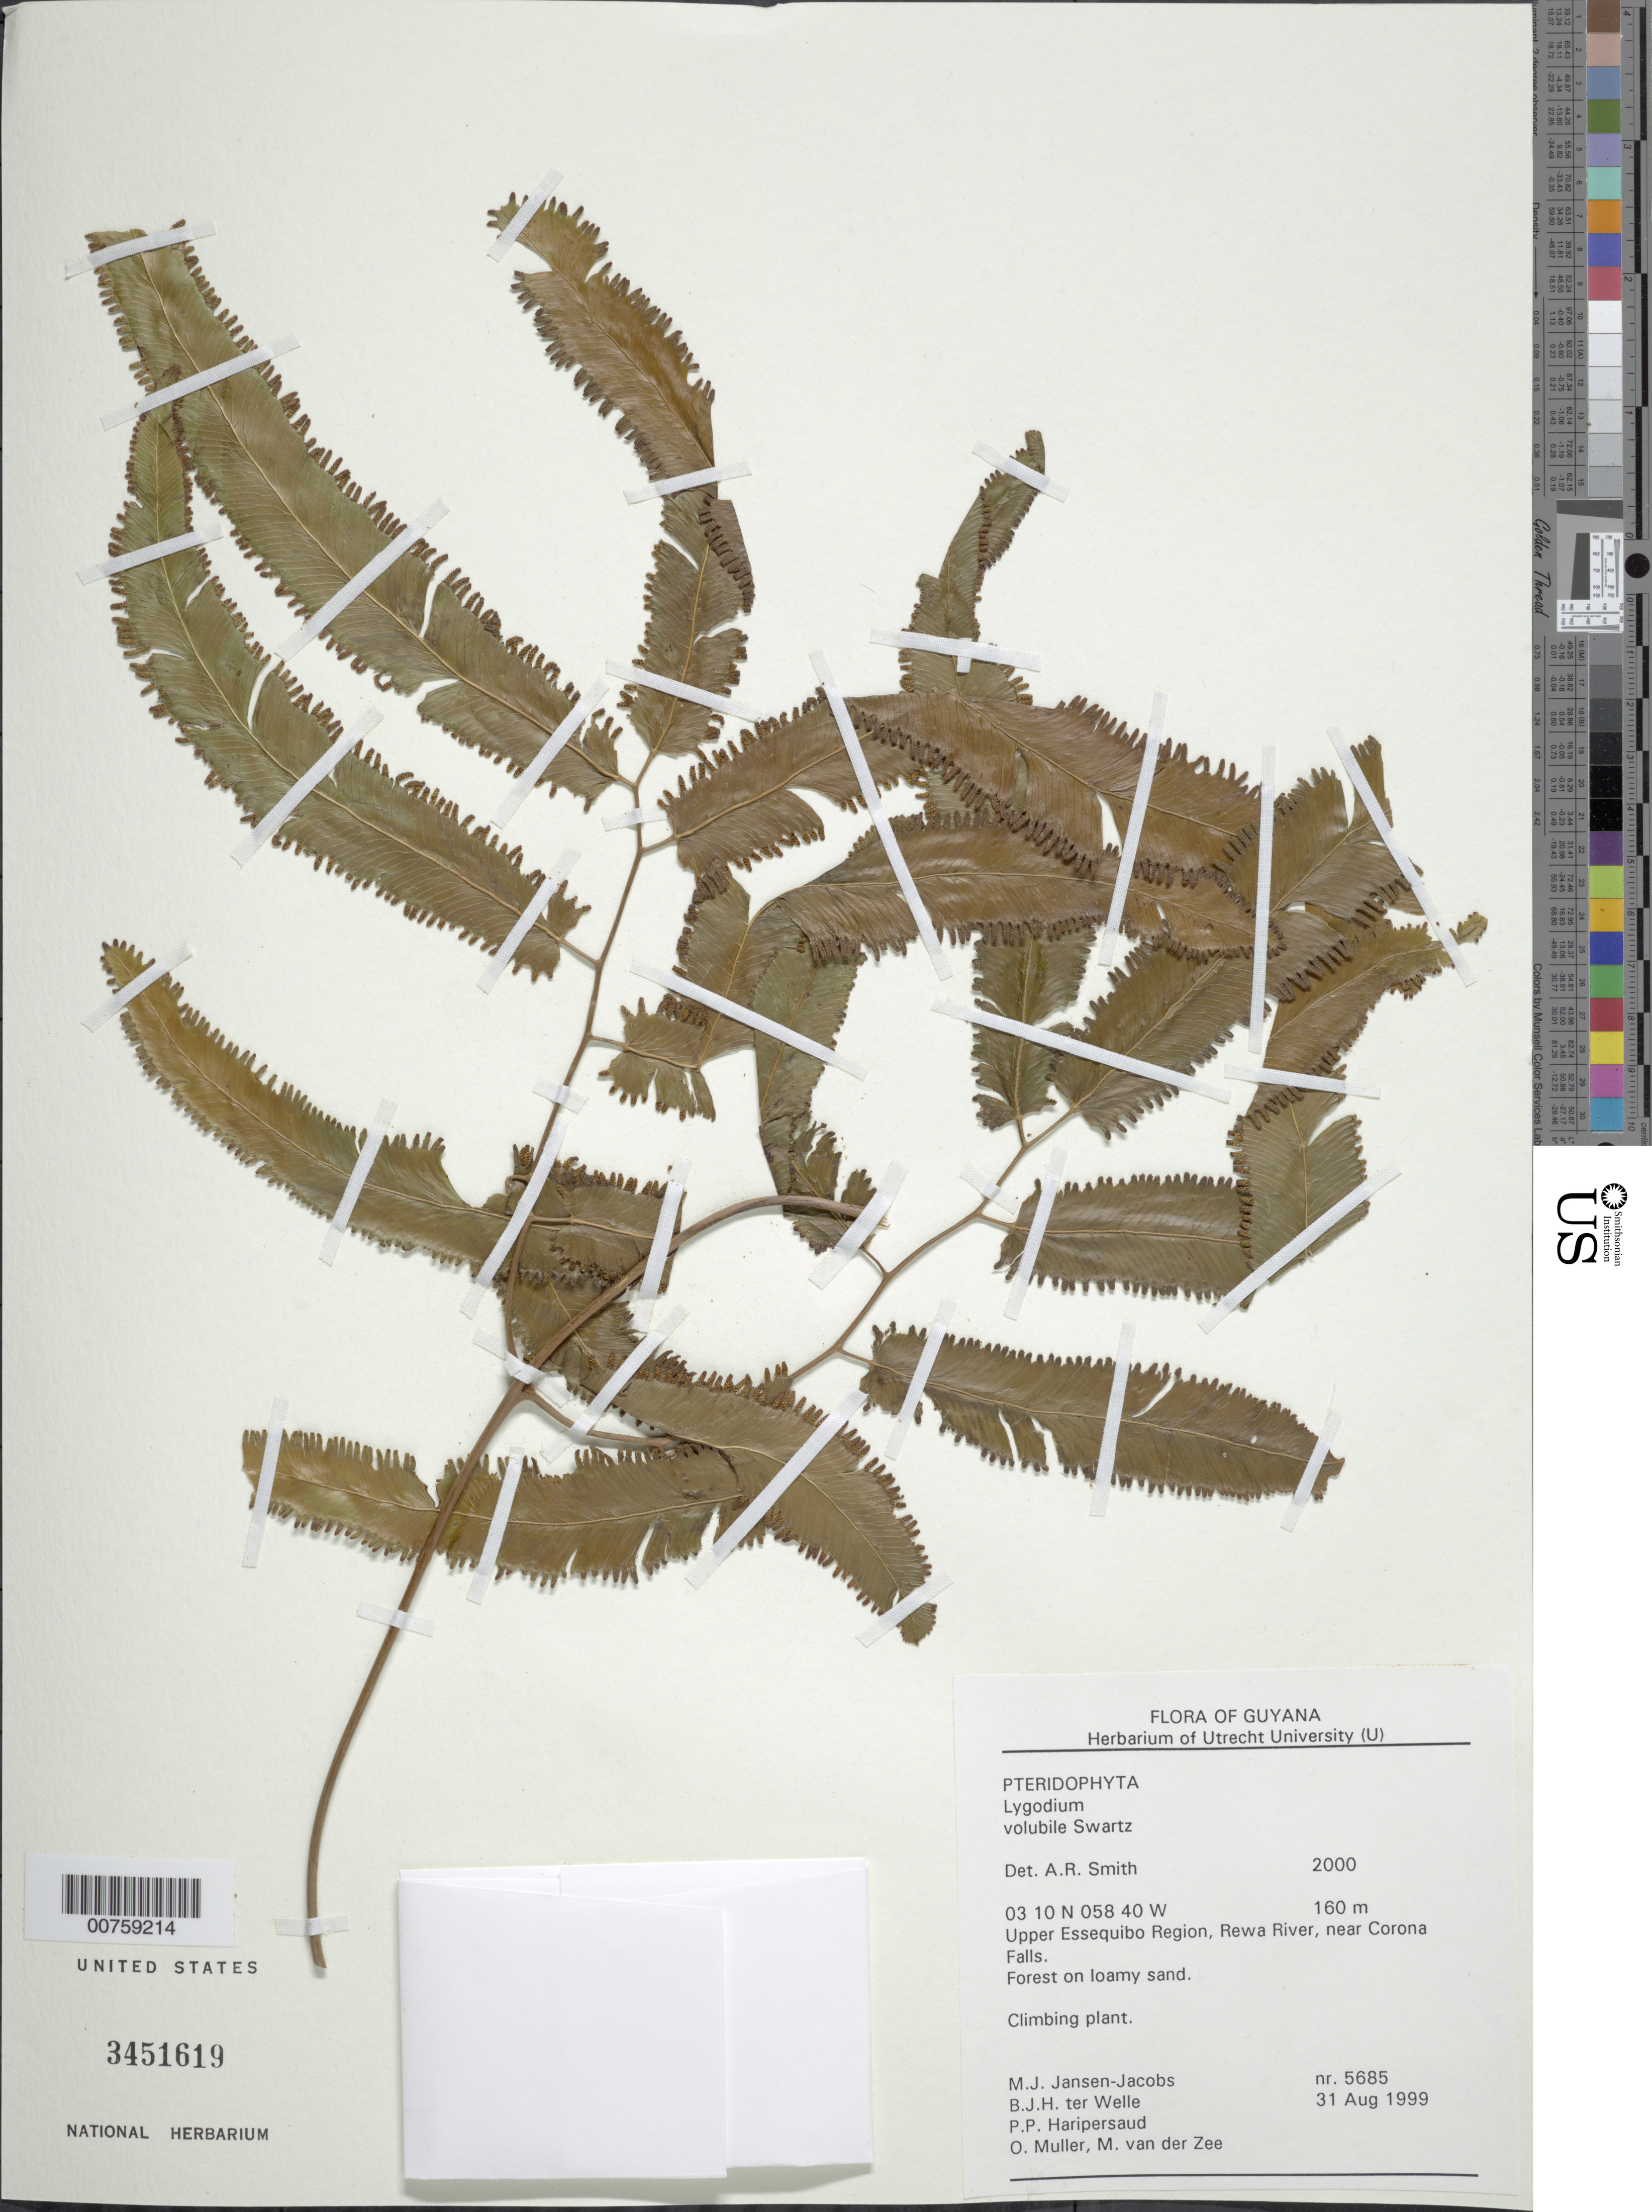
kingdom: Plantae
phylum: Tracheophyta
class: Polypodiopsida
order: Schizaeales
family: Lygodiaceae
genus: Lygodium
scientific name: Lygodium volubile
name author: Sw.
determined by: Smith, Alan R., (UC)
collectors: M. J. Jansen-Jacobs, B. Welle, P. Haripersaud, O. Muller & M. van der Zee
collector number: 5685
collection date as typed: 31-Aug-99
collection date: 1999-08-31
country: Guyana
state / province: U. Takutu-U. Essequibo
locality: Rewa River, near Corona Falls, Upper Essequibo Region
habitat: Forest on loamy sand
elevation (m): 160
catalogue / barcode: US 3451619